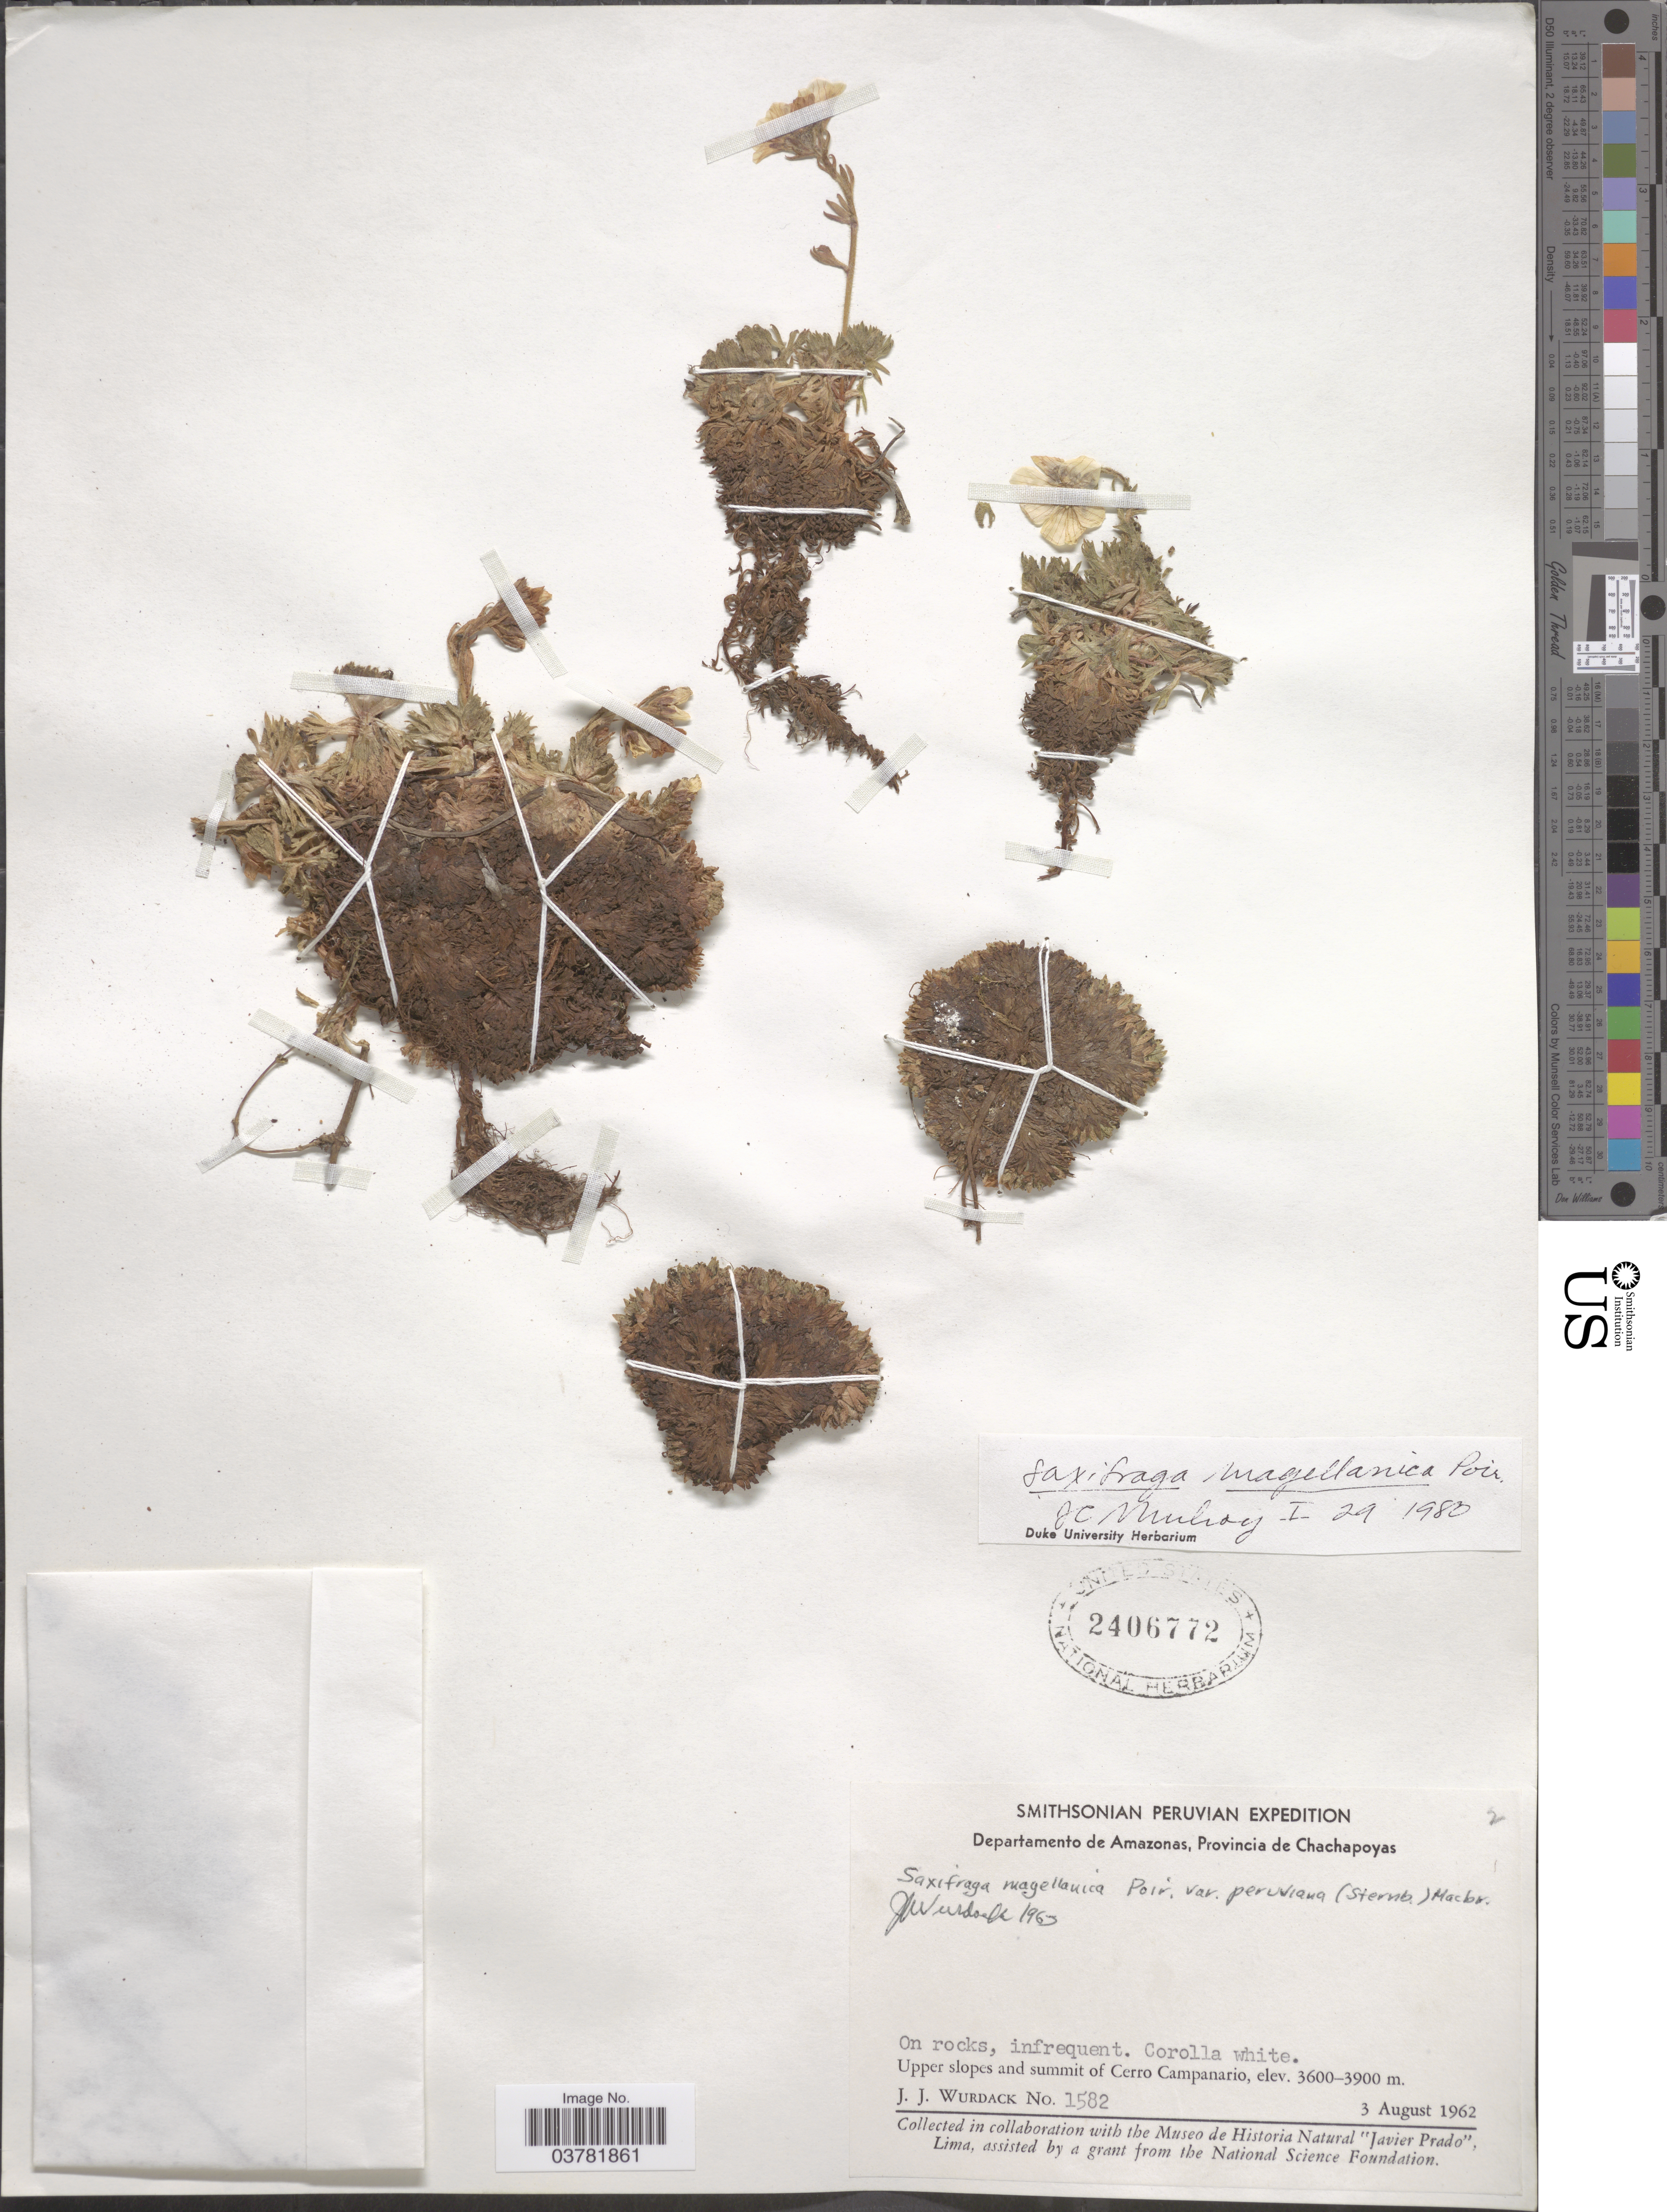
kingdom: Plantae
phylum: Tracheophyta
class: Magnoliopsida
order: Saxifragales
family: Saxifragaceae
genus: Saxifraga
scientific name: Saxifraga magellanica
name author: Poir.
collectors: J. J. Wurdack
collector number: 1582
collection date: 1962-08-03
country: Peru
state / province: Amazonas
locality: Smithsonian Peruvian Expedition. Departamento de Amazonas, Provincia de Chachapoyas. Upper slopes and summit of Cerro Campanario.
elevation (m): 3600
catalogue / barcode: US 2406772